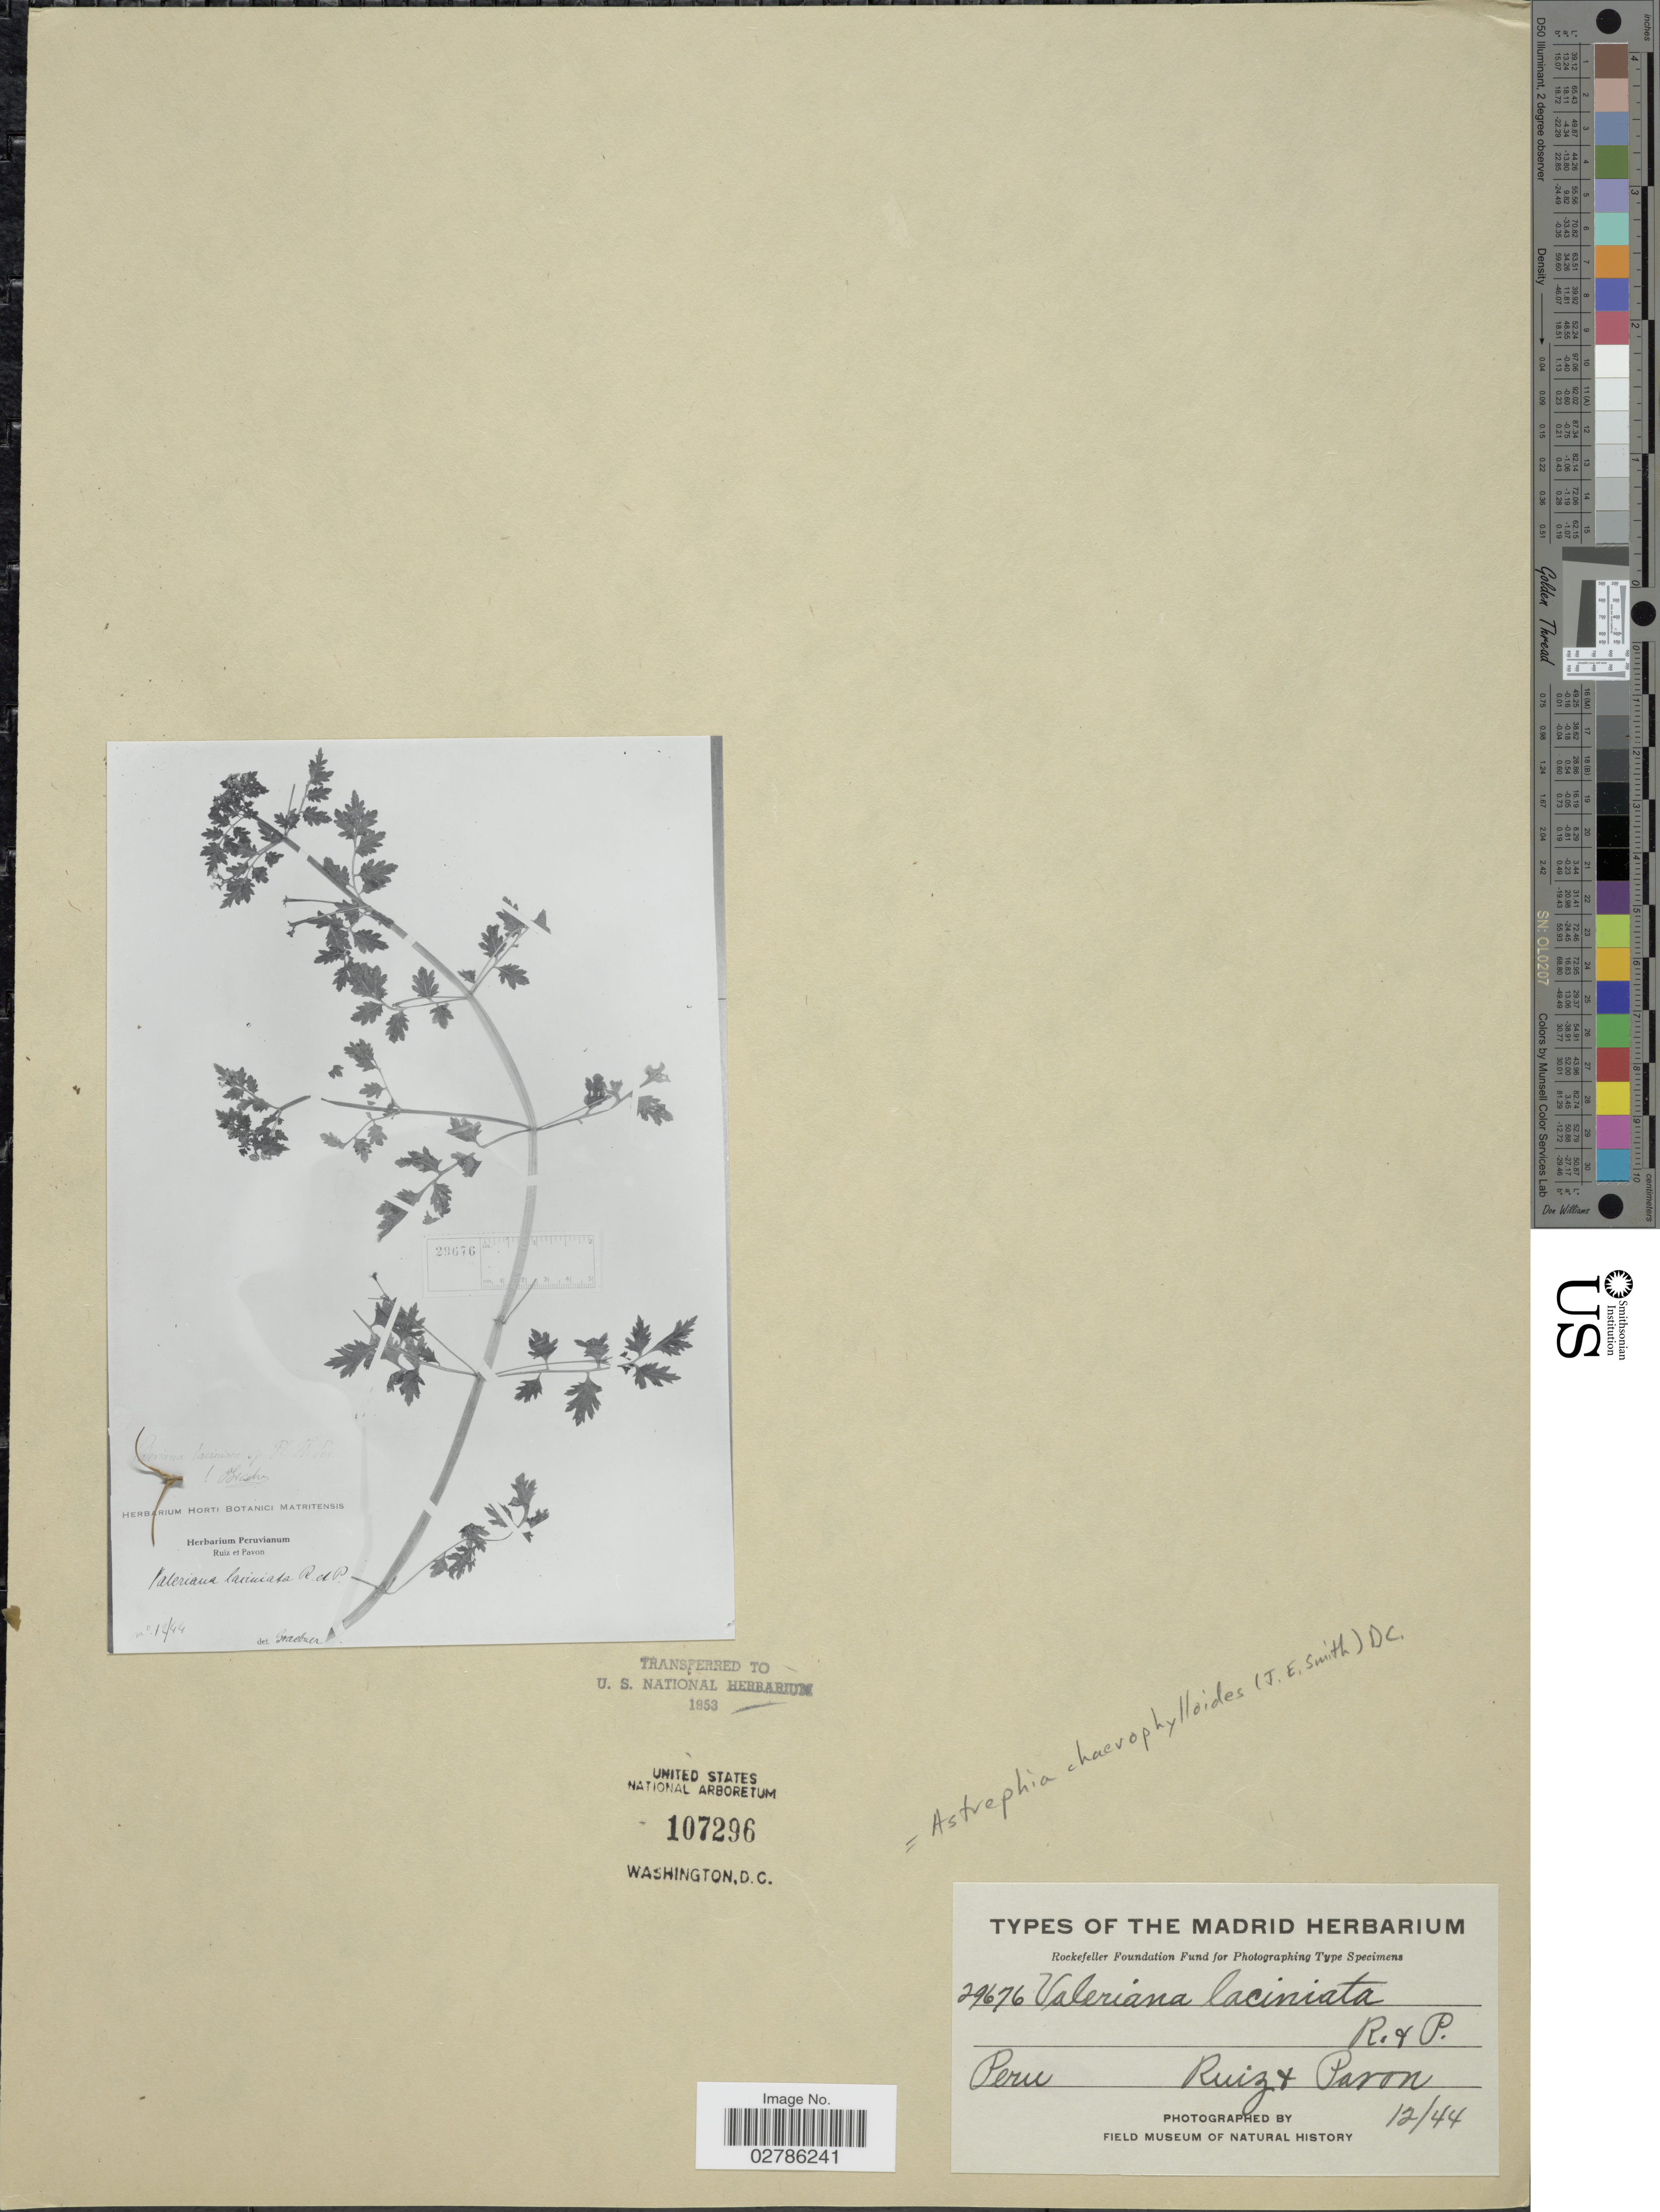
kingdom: Plantae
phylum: Tracheophyta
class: Magnoliopsida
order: Dipsacales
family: Caprifoliaceae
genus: Astrephia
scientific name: Astrephia chaerophylloides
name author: (Sm.) DC.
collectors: Ruiz, -- & -. Pavon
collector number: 29676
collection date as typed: Transcribed d/m/y: /12/44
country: Peru